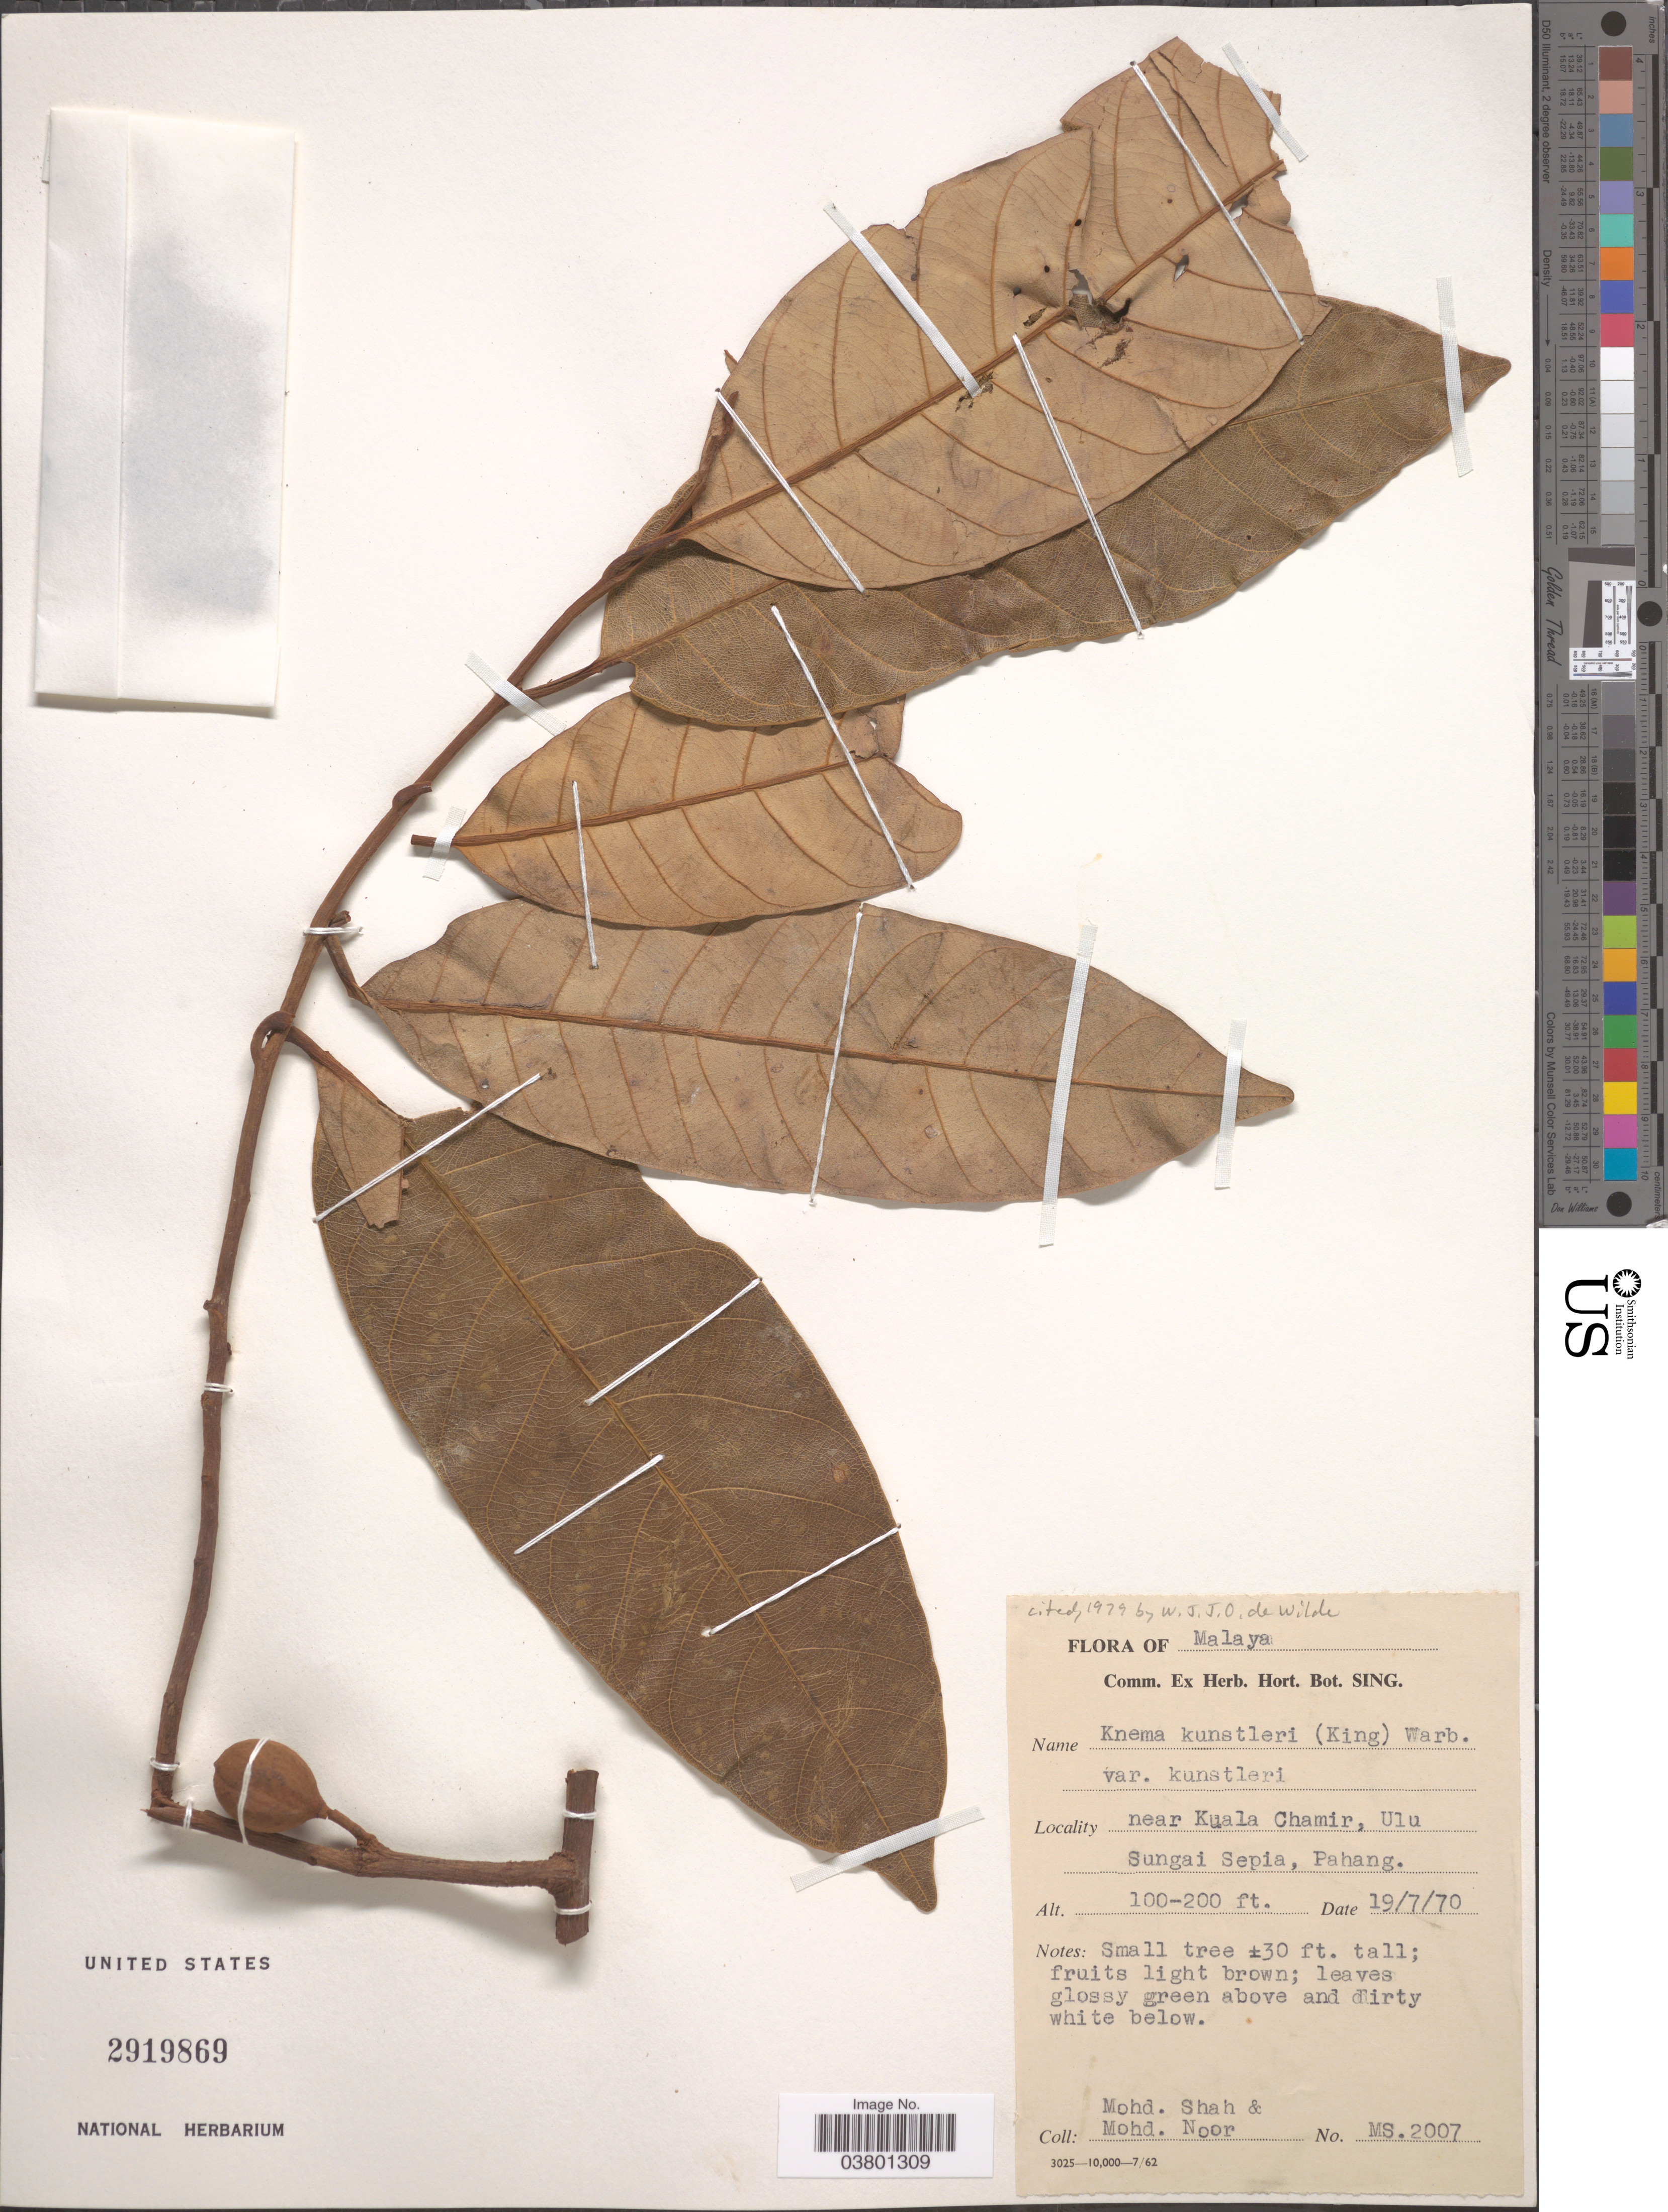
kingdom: Plantae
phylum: Tracheophyta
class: Magnoliopsida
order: Magnoliales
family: Myristicaceae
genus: Knema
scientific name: Knema kunstleri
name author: Warb.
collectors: M. Shah & M. Noor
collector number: MS2007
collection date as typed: Transcribed d/m/y: 19/7/70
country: Malaysia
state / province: Pahang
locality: Malaya. Near Kuala Chamir, Ulu. Sungai Sepia.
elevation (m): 30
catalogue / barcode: US 2919869